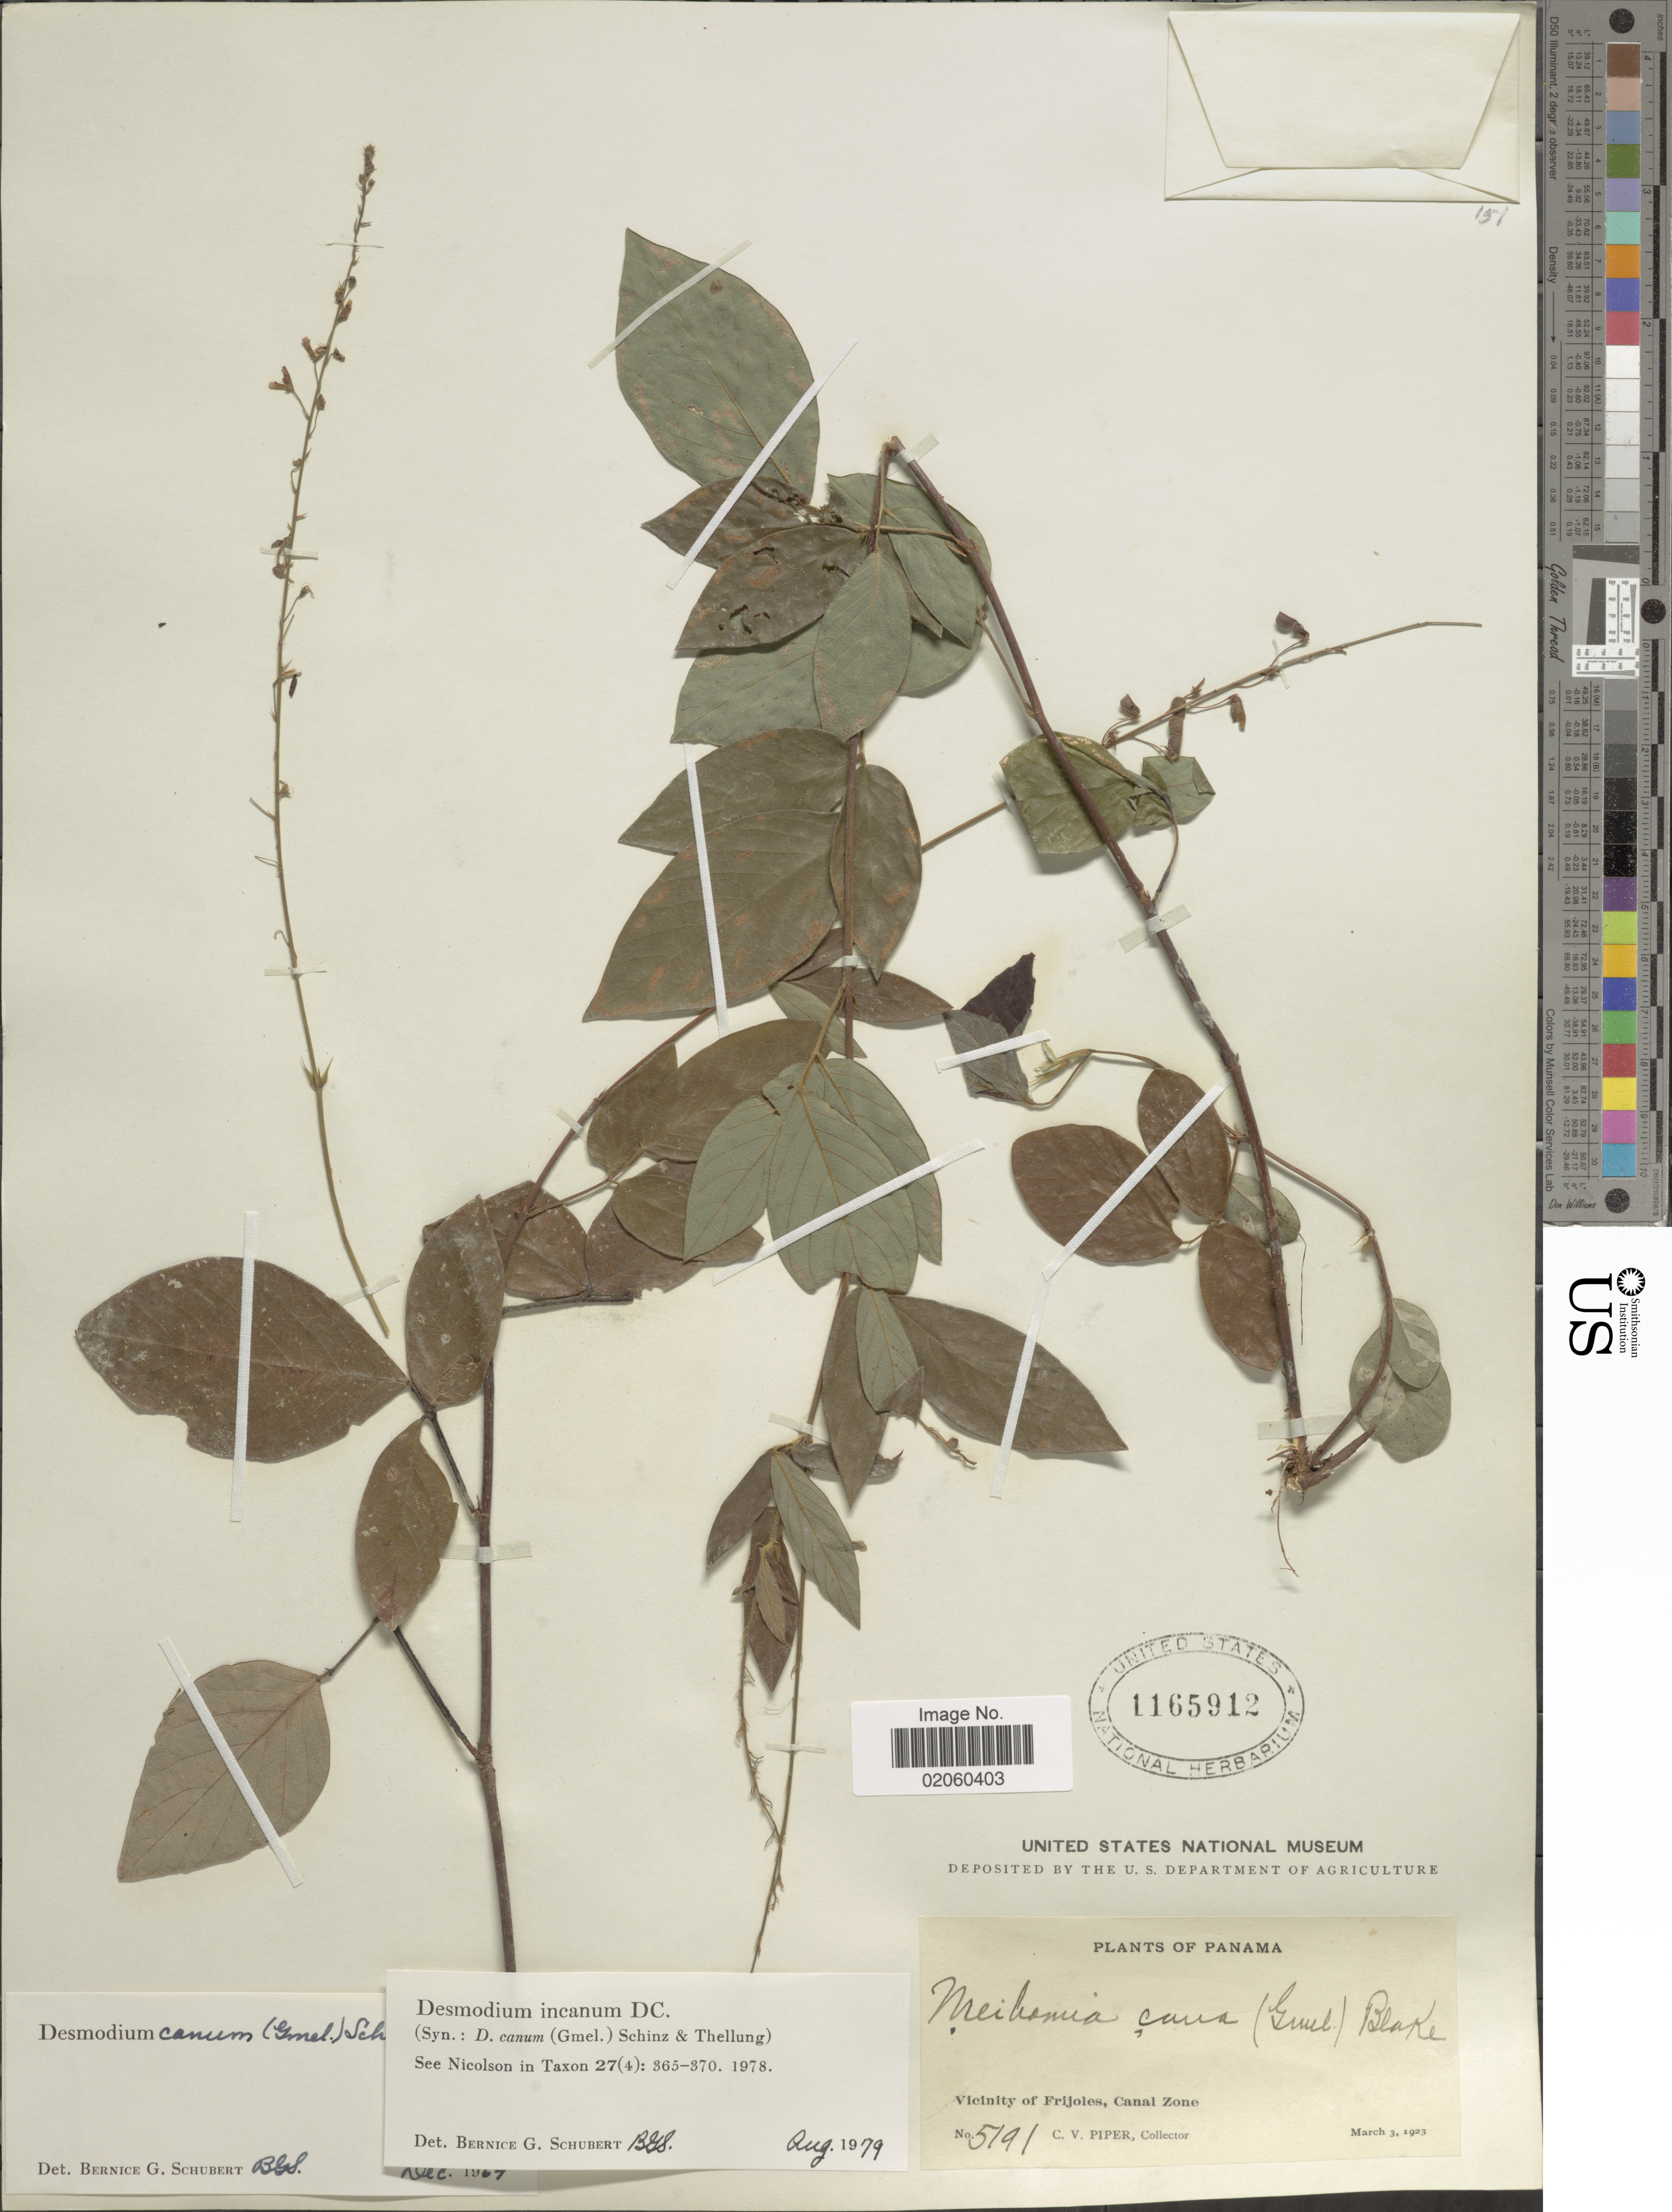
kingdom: Plantae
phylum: Tracheophyta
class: Magnoliopsida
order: Fabales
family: Fabaceae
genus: Desmodium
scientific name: Desmodium incanum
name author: (Sw.) DC.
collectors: C. V. Piper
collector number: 5191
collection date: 1923-03-03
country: Panama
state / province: Colón / Panamá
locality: Vicinity of Frijoles, Canal Zone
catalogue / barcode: US 1165912